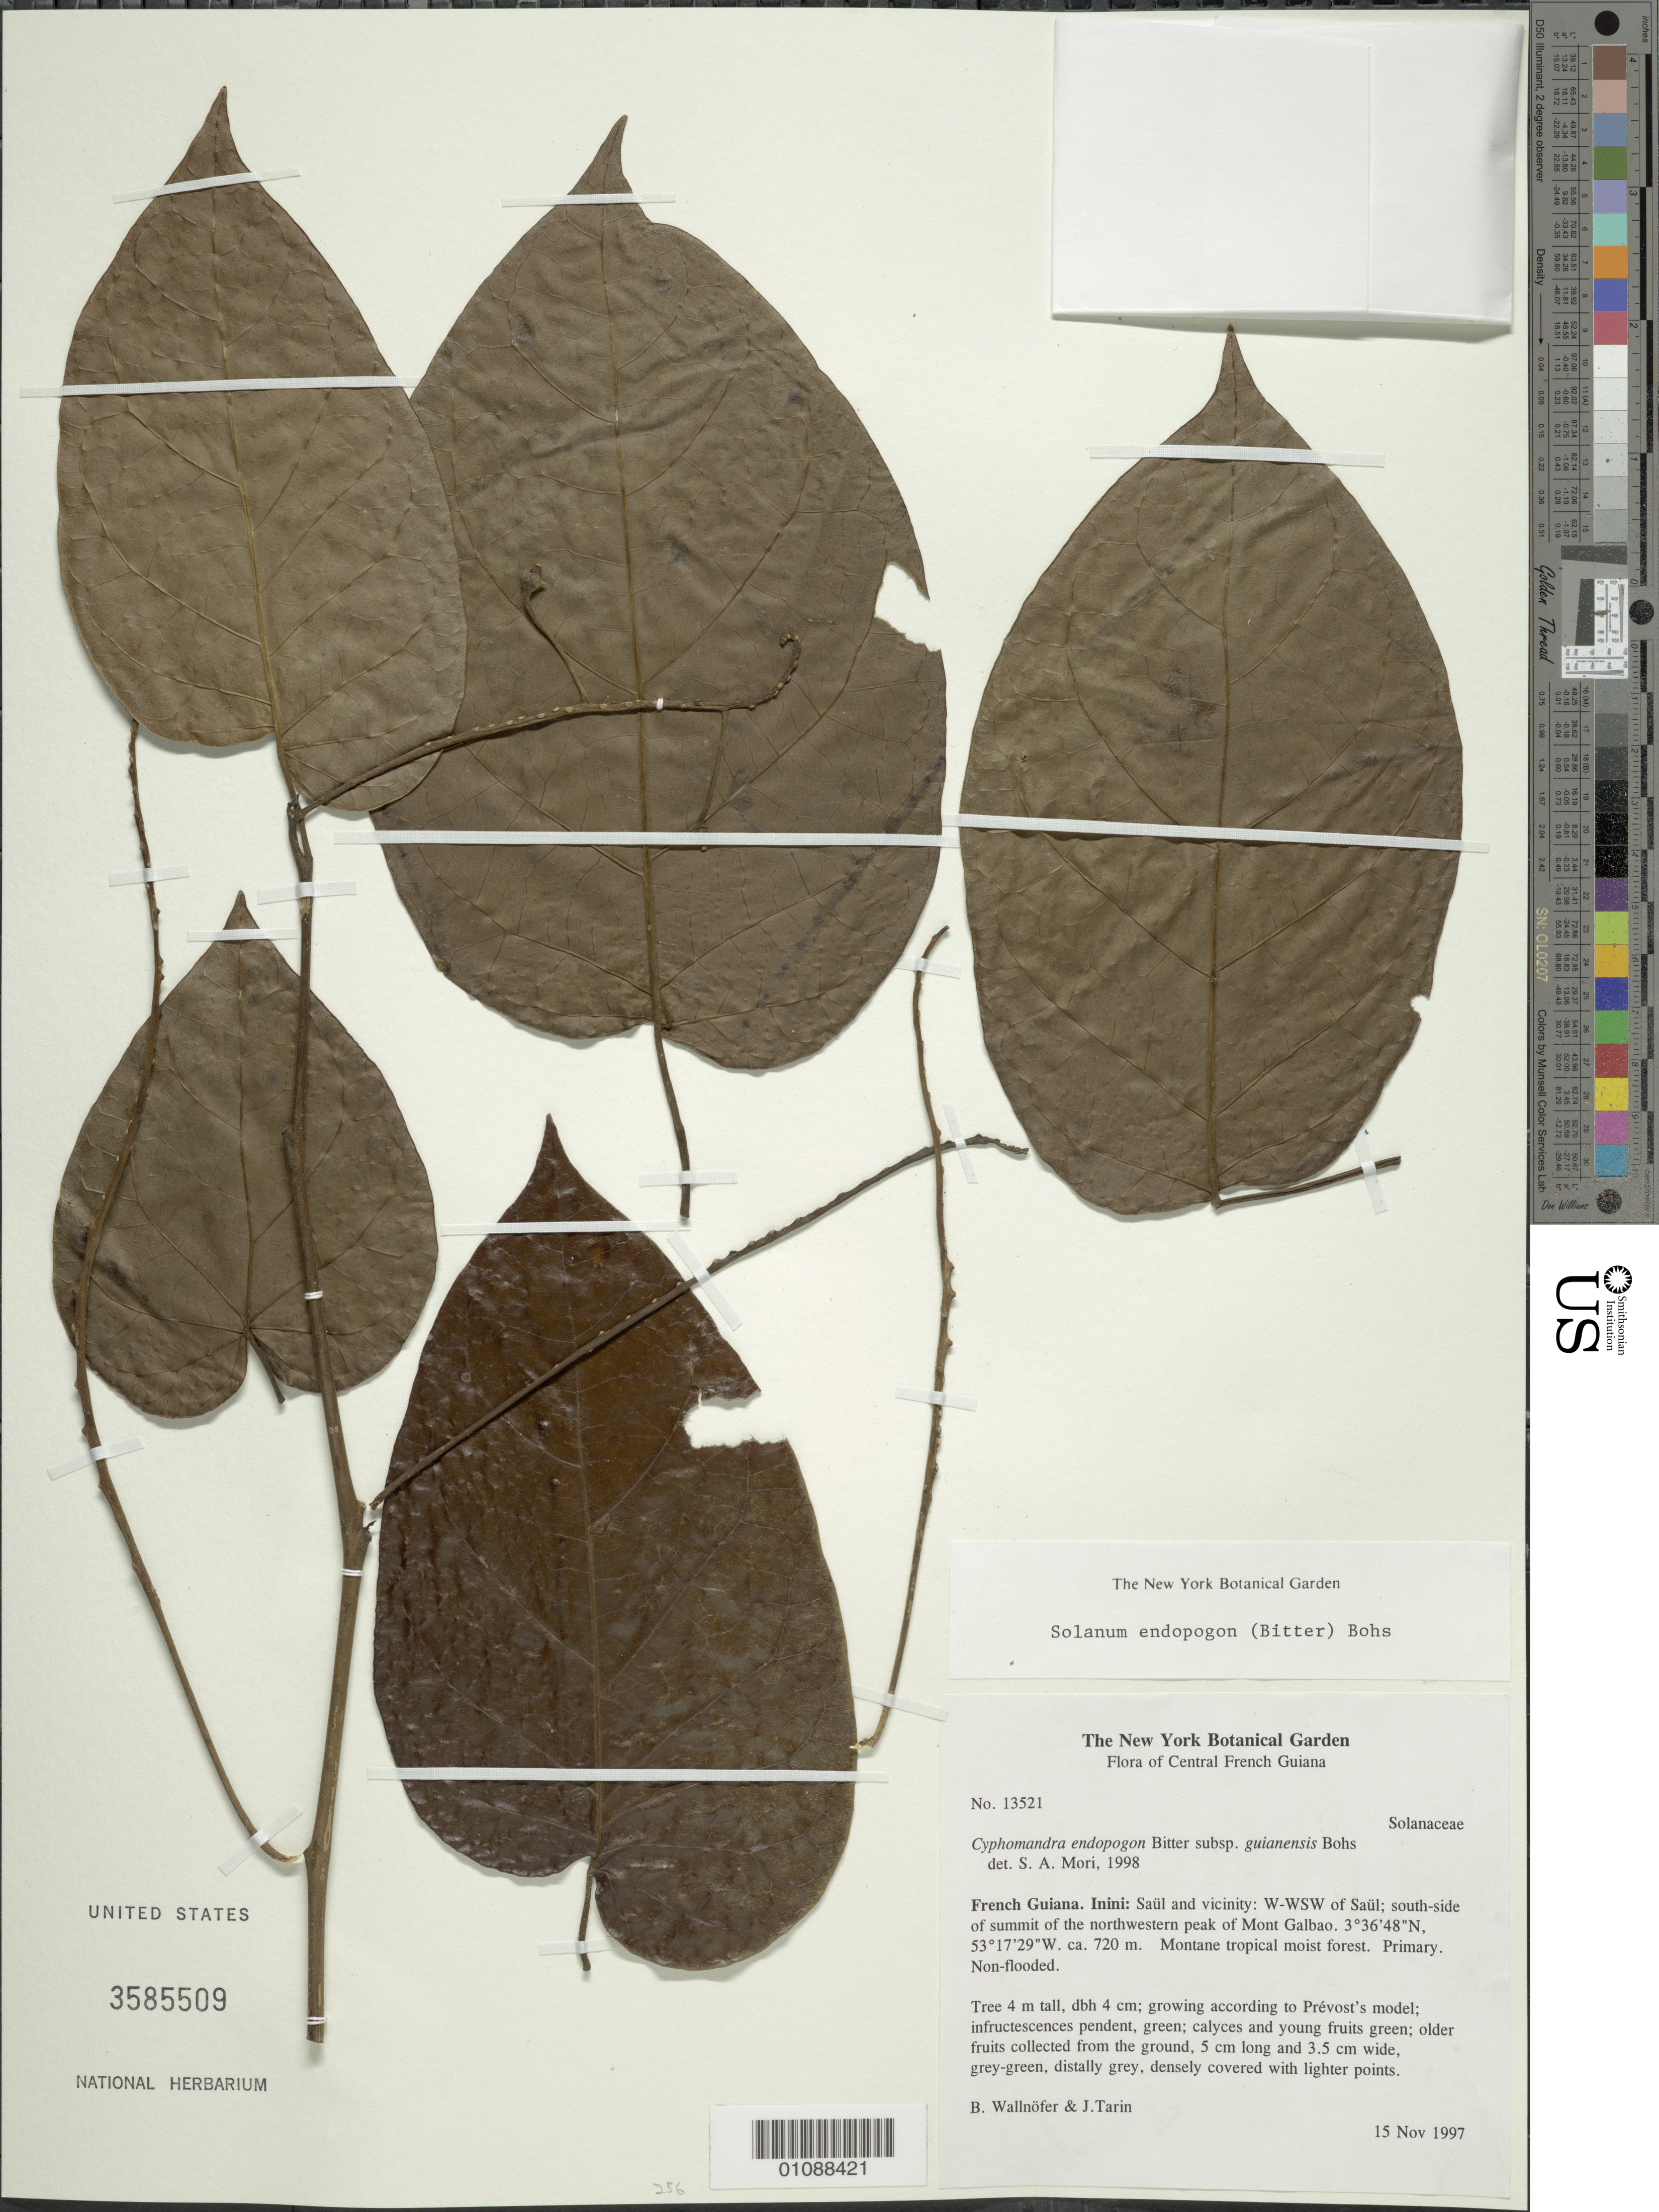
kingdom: Plantae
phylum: Tracheophyta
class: Magnoliopsida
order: Solanales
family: Solanaceae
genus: Solanum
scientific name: Solanum endopogon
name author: (Bitter) Bohs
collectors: B. Wallnöfer & J. Tarin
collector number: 13521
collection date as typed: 15-Nov-97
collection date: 1997-11-15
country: French Guiana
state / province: Saint-Laurent-du-Maroni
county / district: Saül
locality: Inini: Saül and vicinity, W-WSW of Saül, south-side of summit of the NW peak of Mont Galbao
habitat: Montane tropical moist forest. Primary. Non-flooded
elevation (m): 720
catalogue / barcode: US 3585509